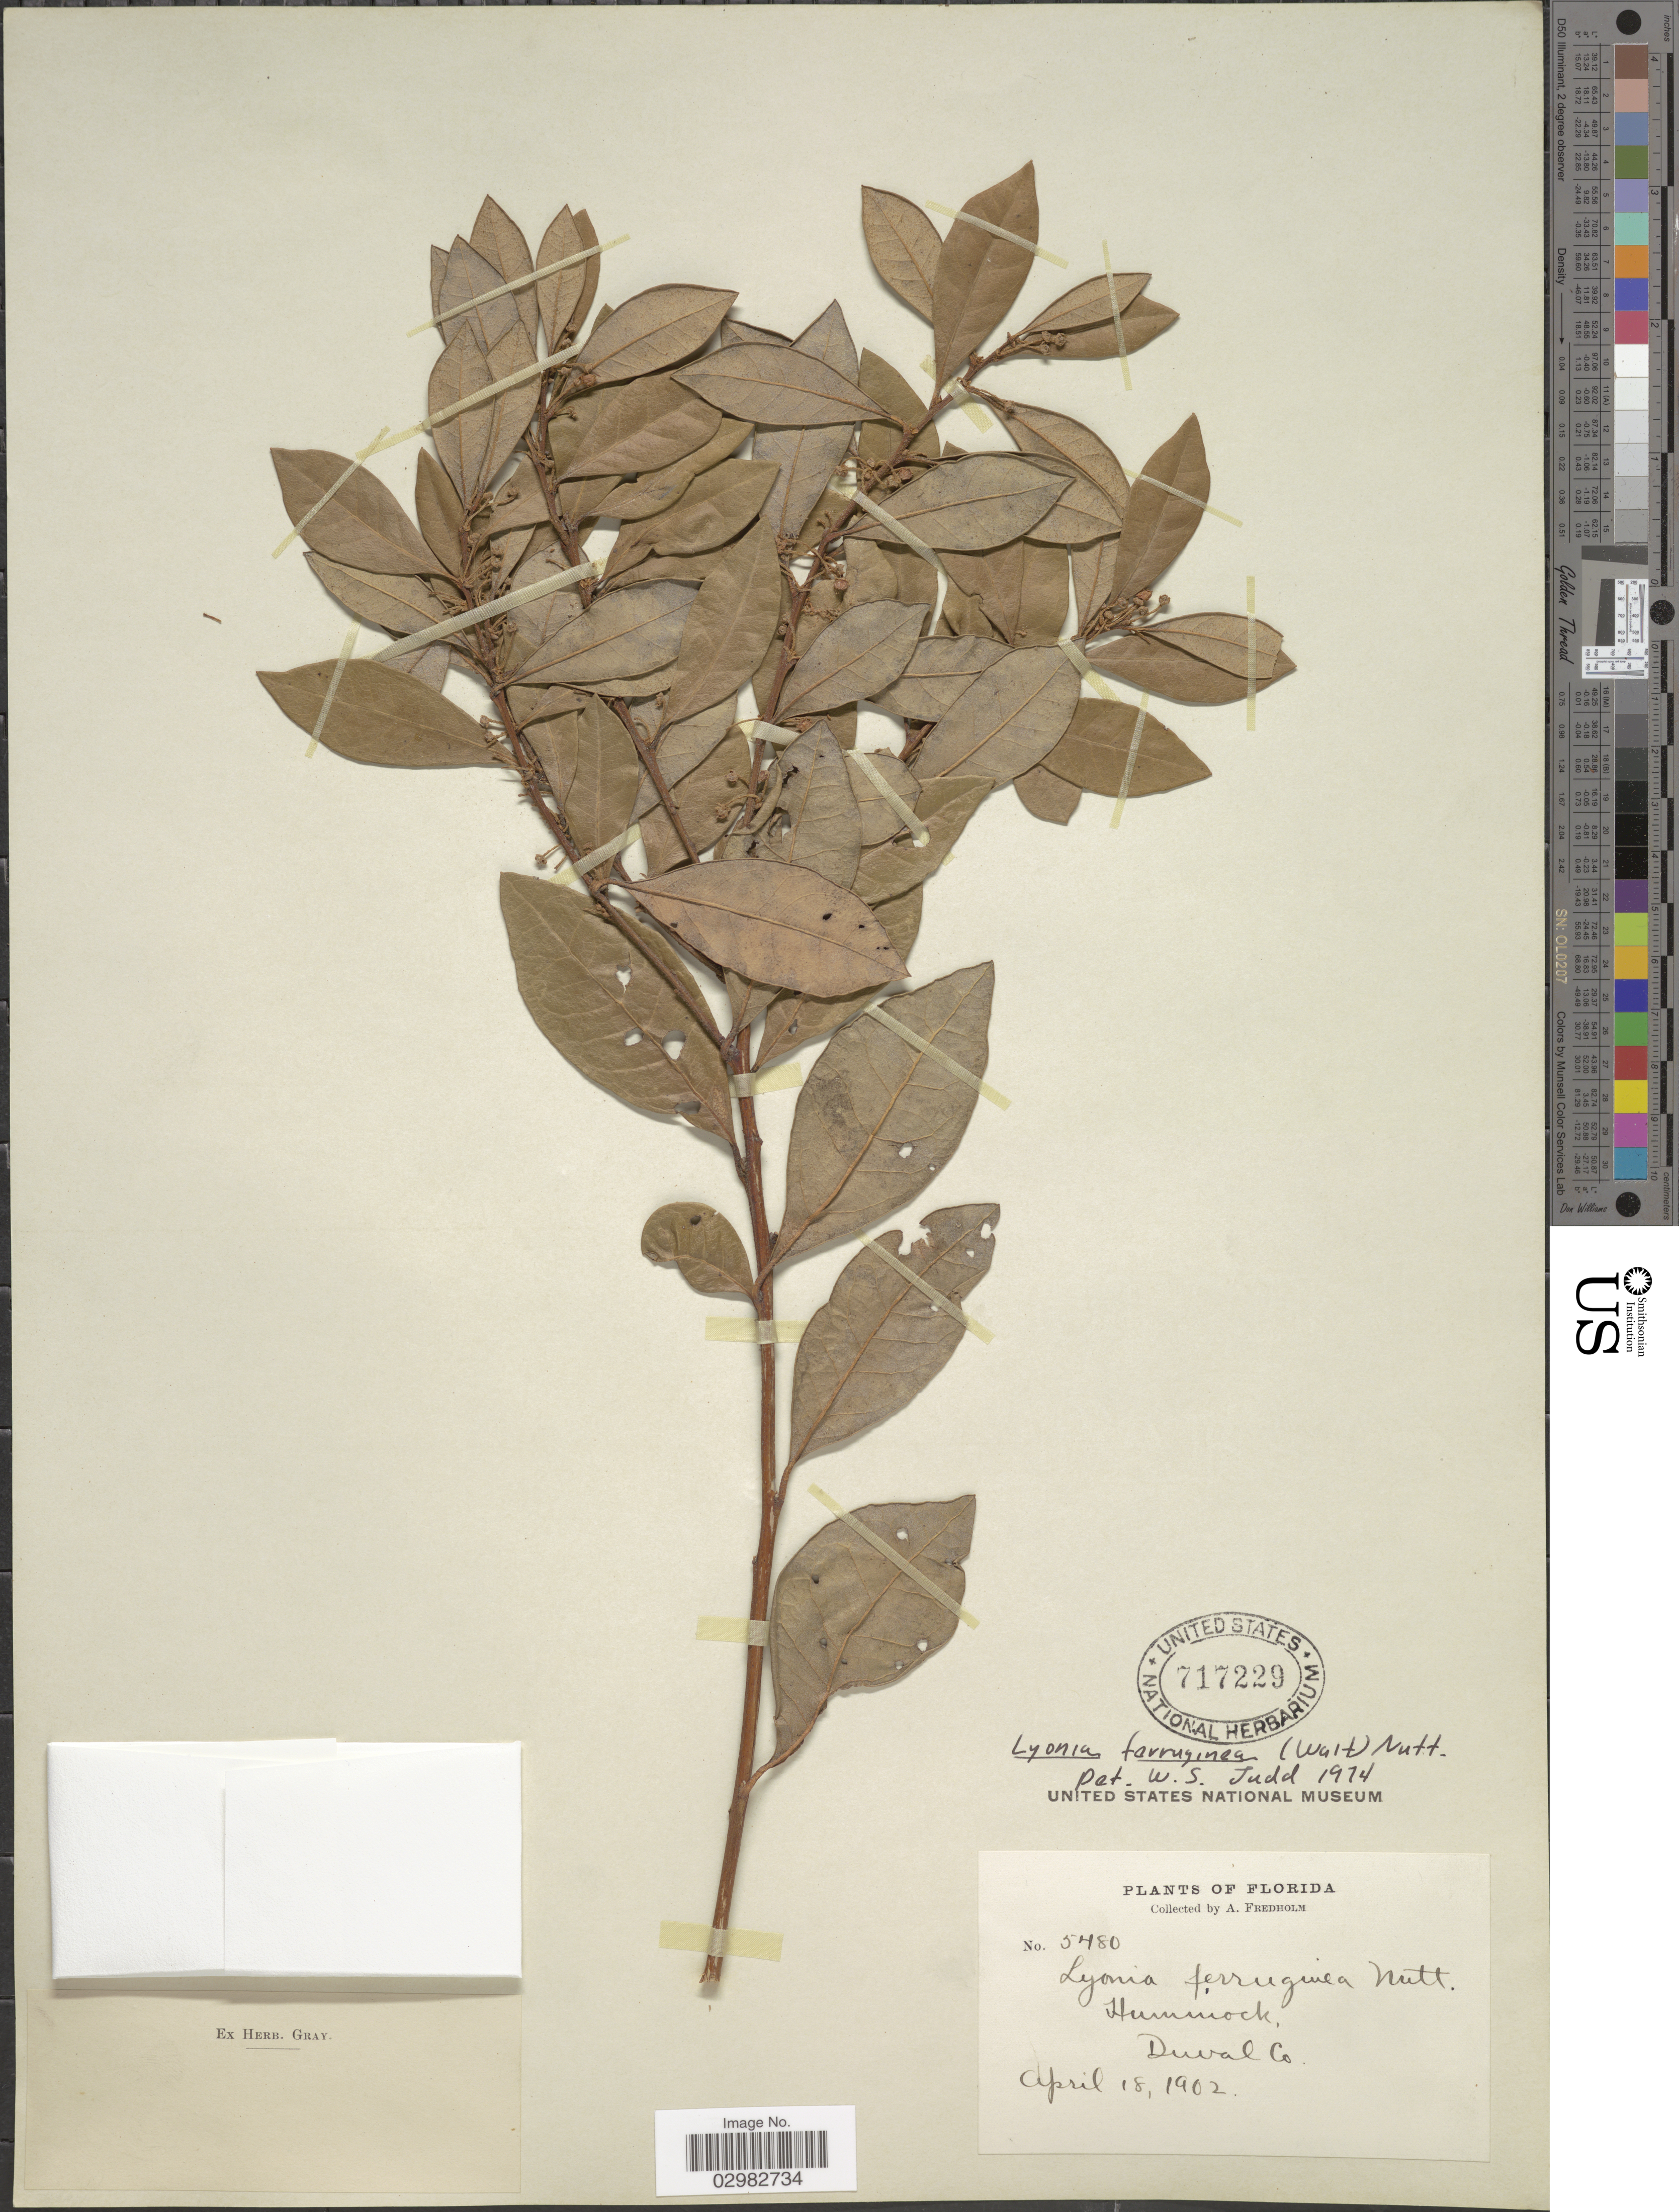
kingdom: Plantae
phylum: Tracheophyta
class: Magnoliopsida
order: Ericales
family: Ericaceae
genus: Lyonia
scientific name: Lyonia ferruginea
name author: (Walter) Nutt.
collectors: A. Fredholm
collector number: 5480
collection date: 1902-04-18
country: United States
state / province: Florida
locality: Hammock, Duval Co.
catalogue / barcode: US 717229